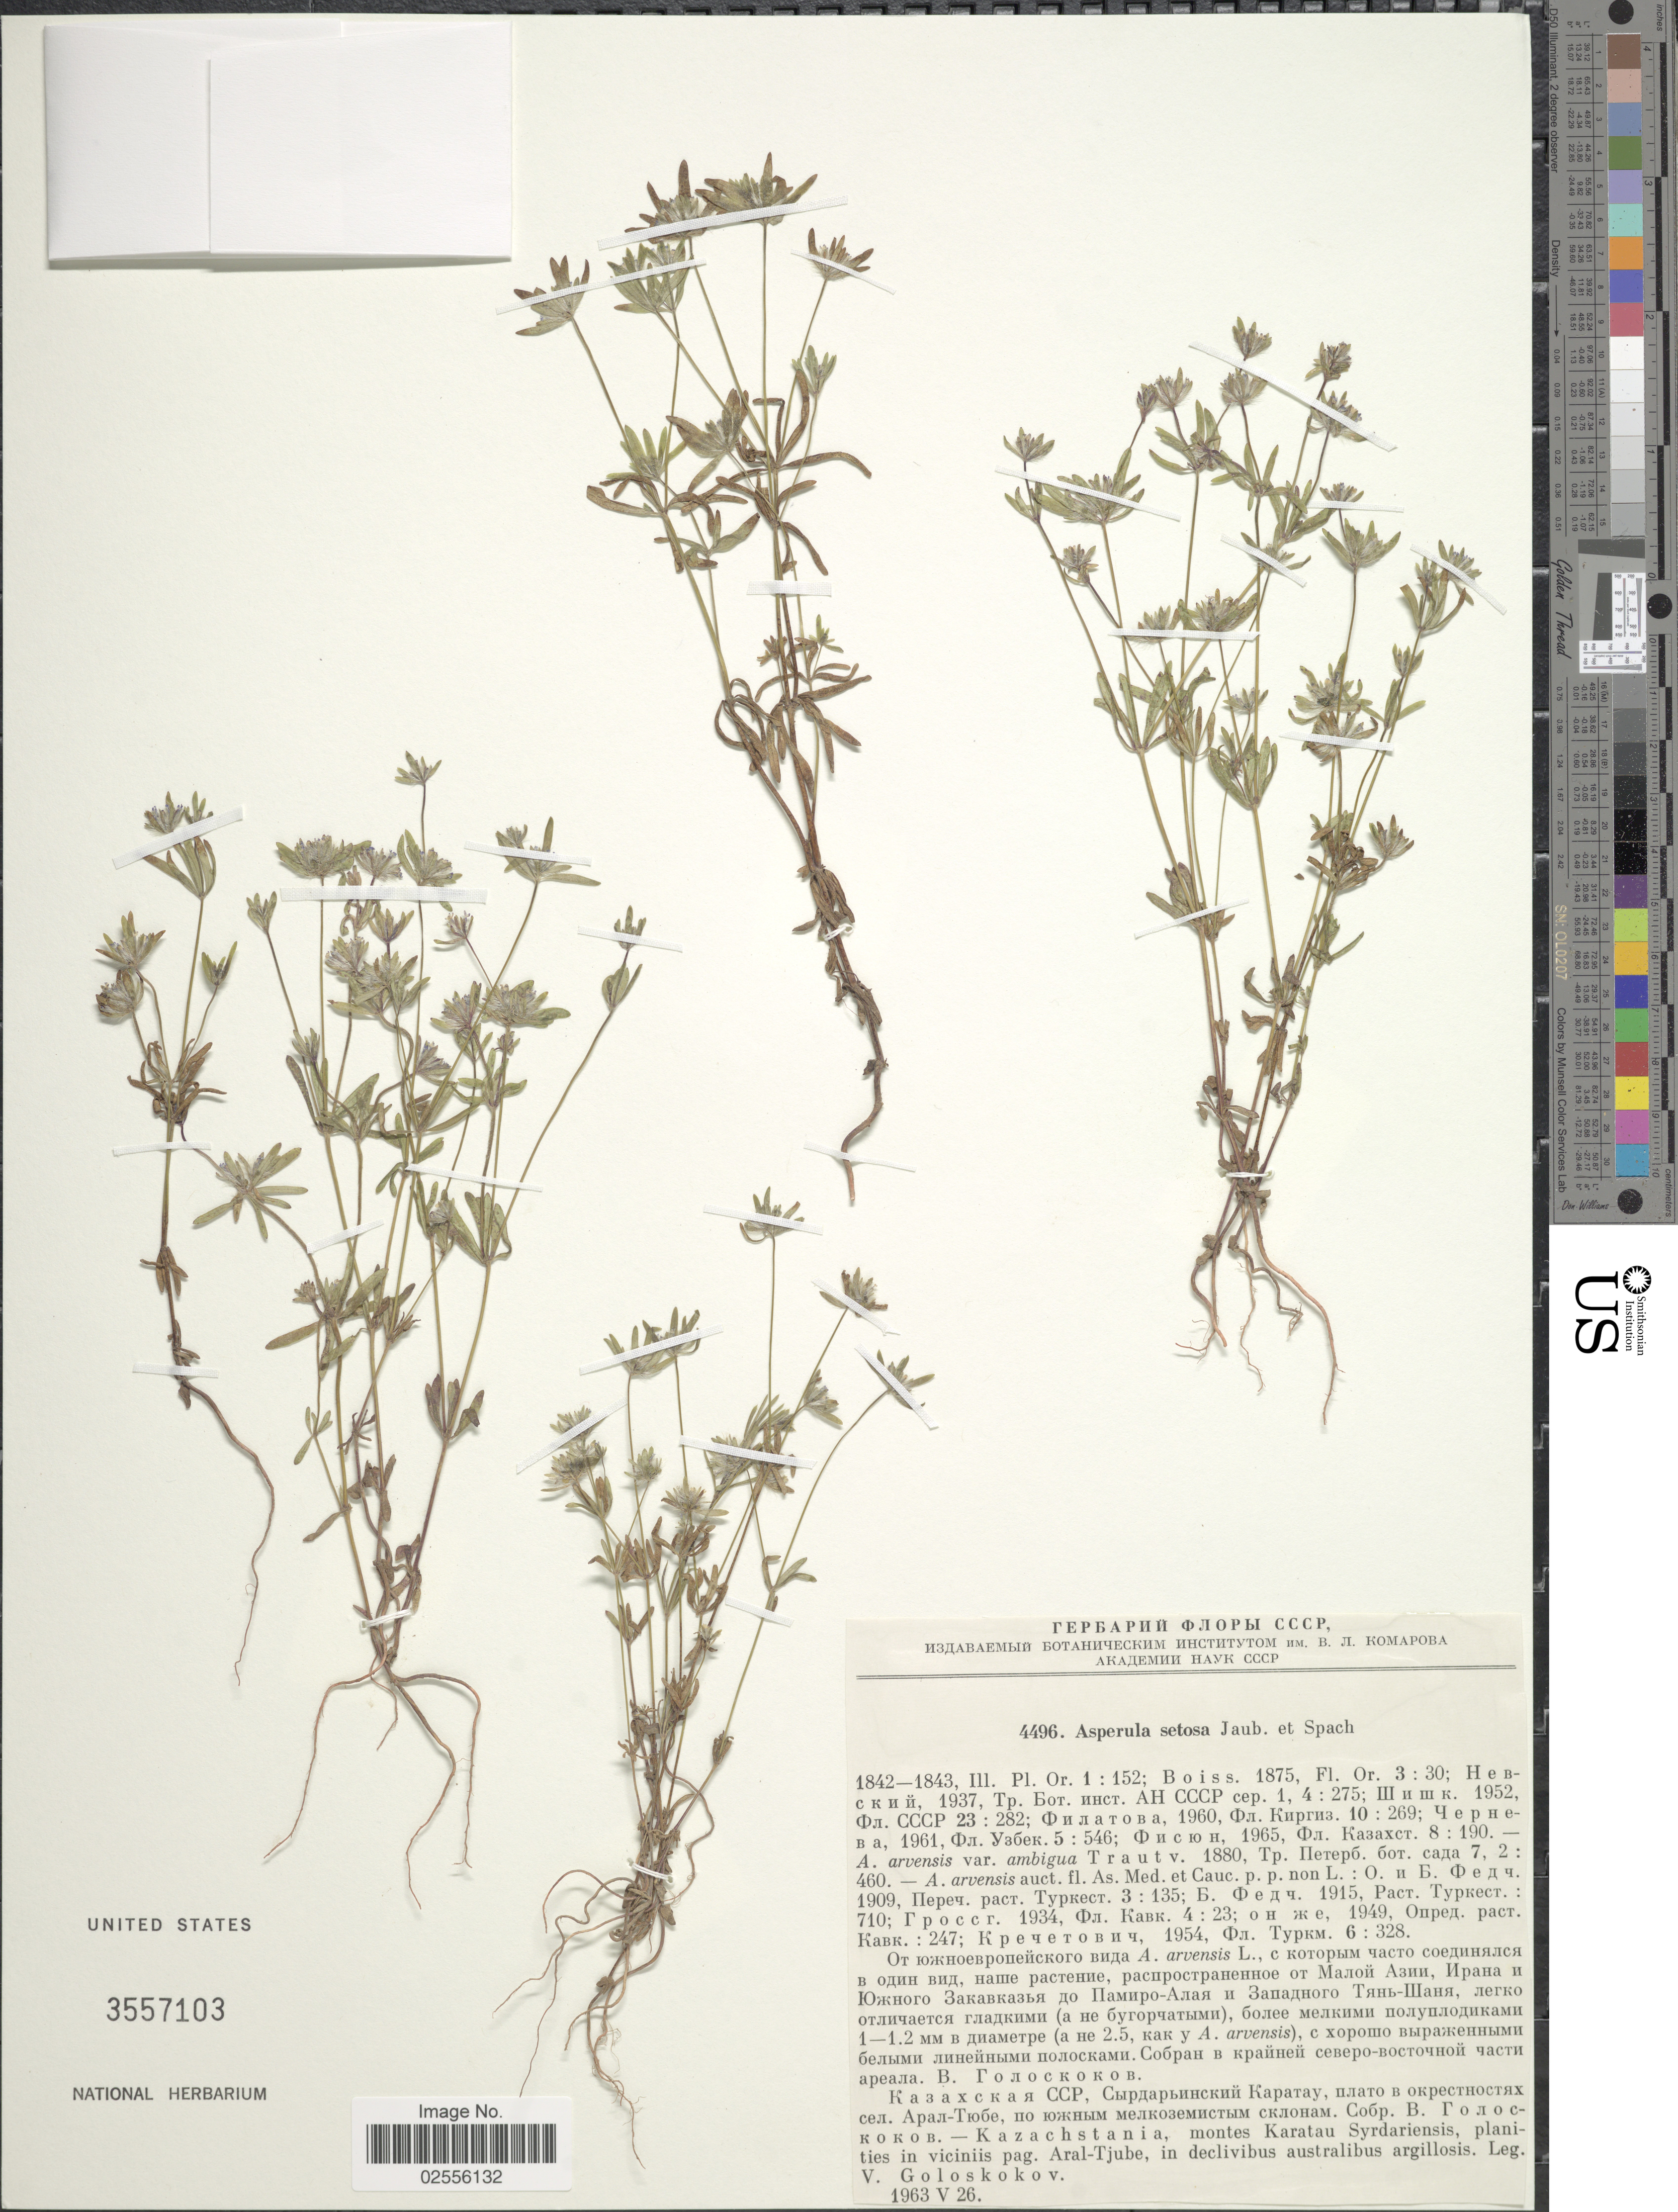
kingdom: Plantae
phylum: Tracheophyta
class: Magnoliopsida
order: Gentianales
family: Rubiaceae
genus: Asperula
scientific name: Asperula setosa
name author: Jaub. & Spach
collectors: V. P. Goloskokov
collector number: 4496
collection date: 1963-05-26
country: Kazakhstan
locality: Kazachstania, montes Karatau Syrdariensis, planities in viciniis pag. Aral-Tjube, in declivibus australibus argillosis.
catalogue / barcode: US 3557103